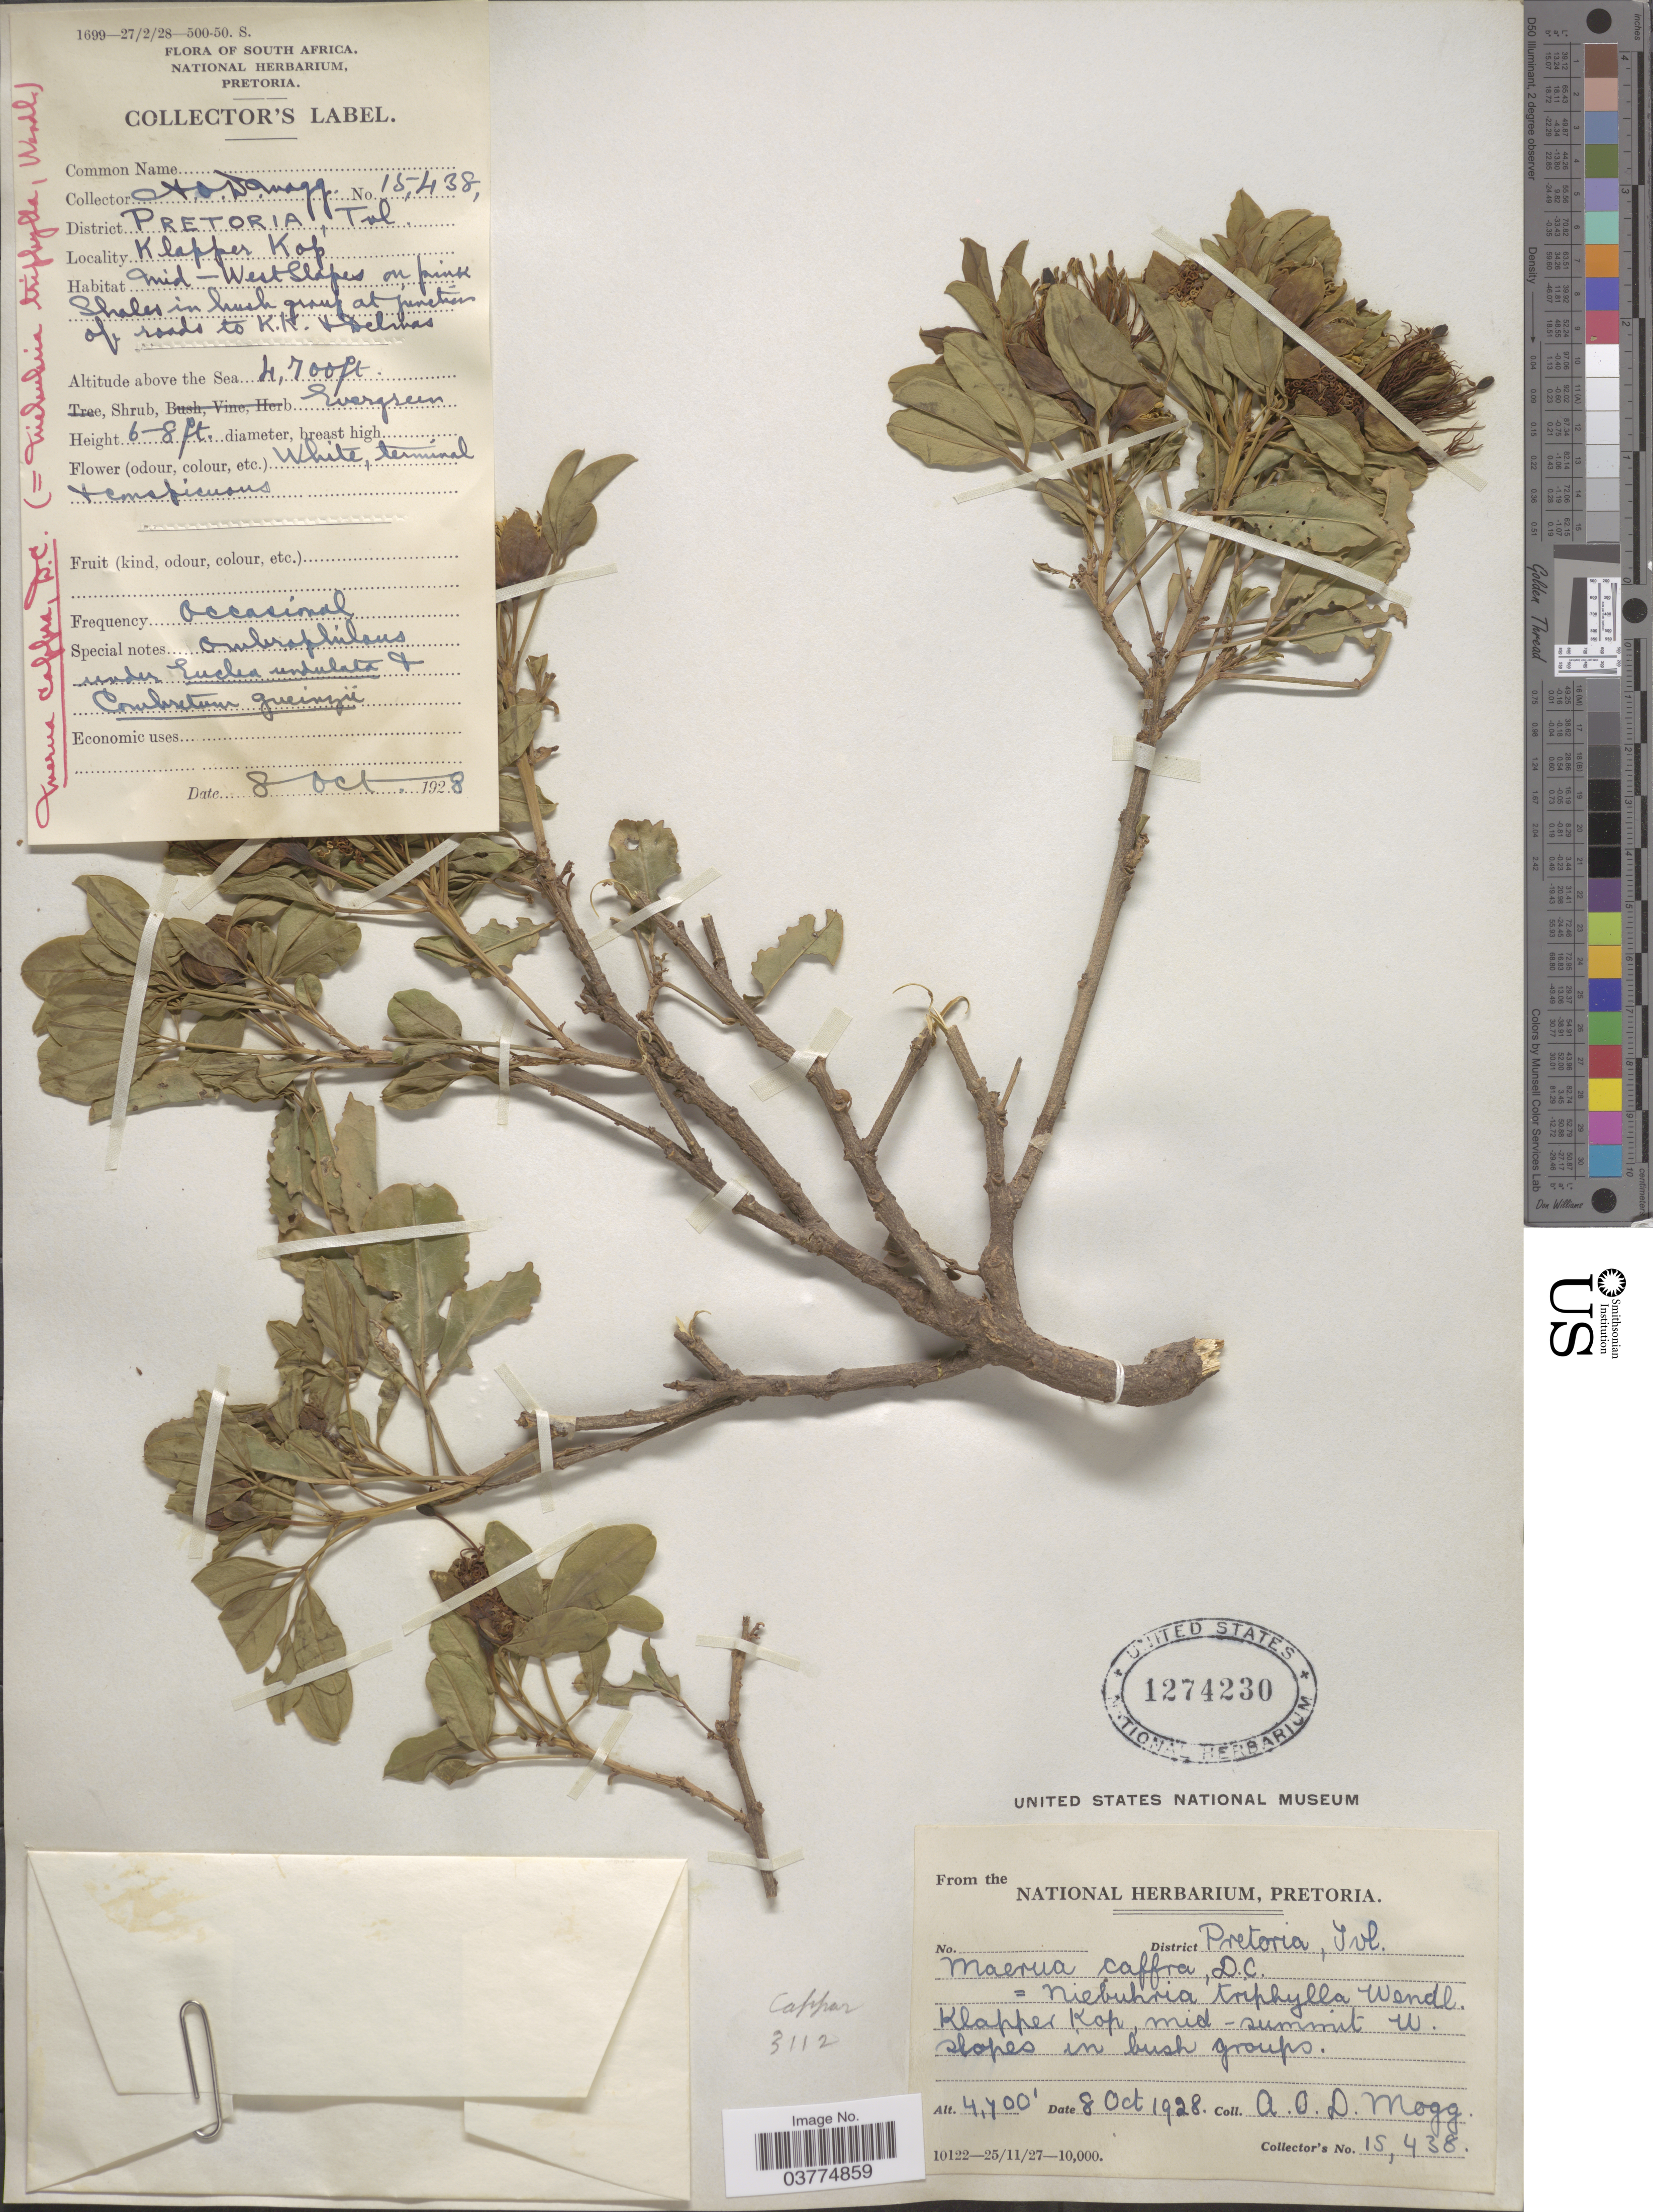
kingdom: Plantae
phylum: Tracheophyta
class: Magnoliopsida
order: Brassicales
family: Capparaceae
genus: Maerua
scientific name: Maerua caffra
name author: Pax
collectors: A. O. Mogg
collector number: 15438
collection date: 1928-10-08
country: South Africa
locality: District Pretoria, Tvl. Klapper Kop, mid-summit W. slopes in bush groups.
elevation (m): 1433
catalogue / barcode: US 1274230